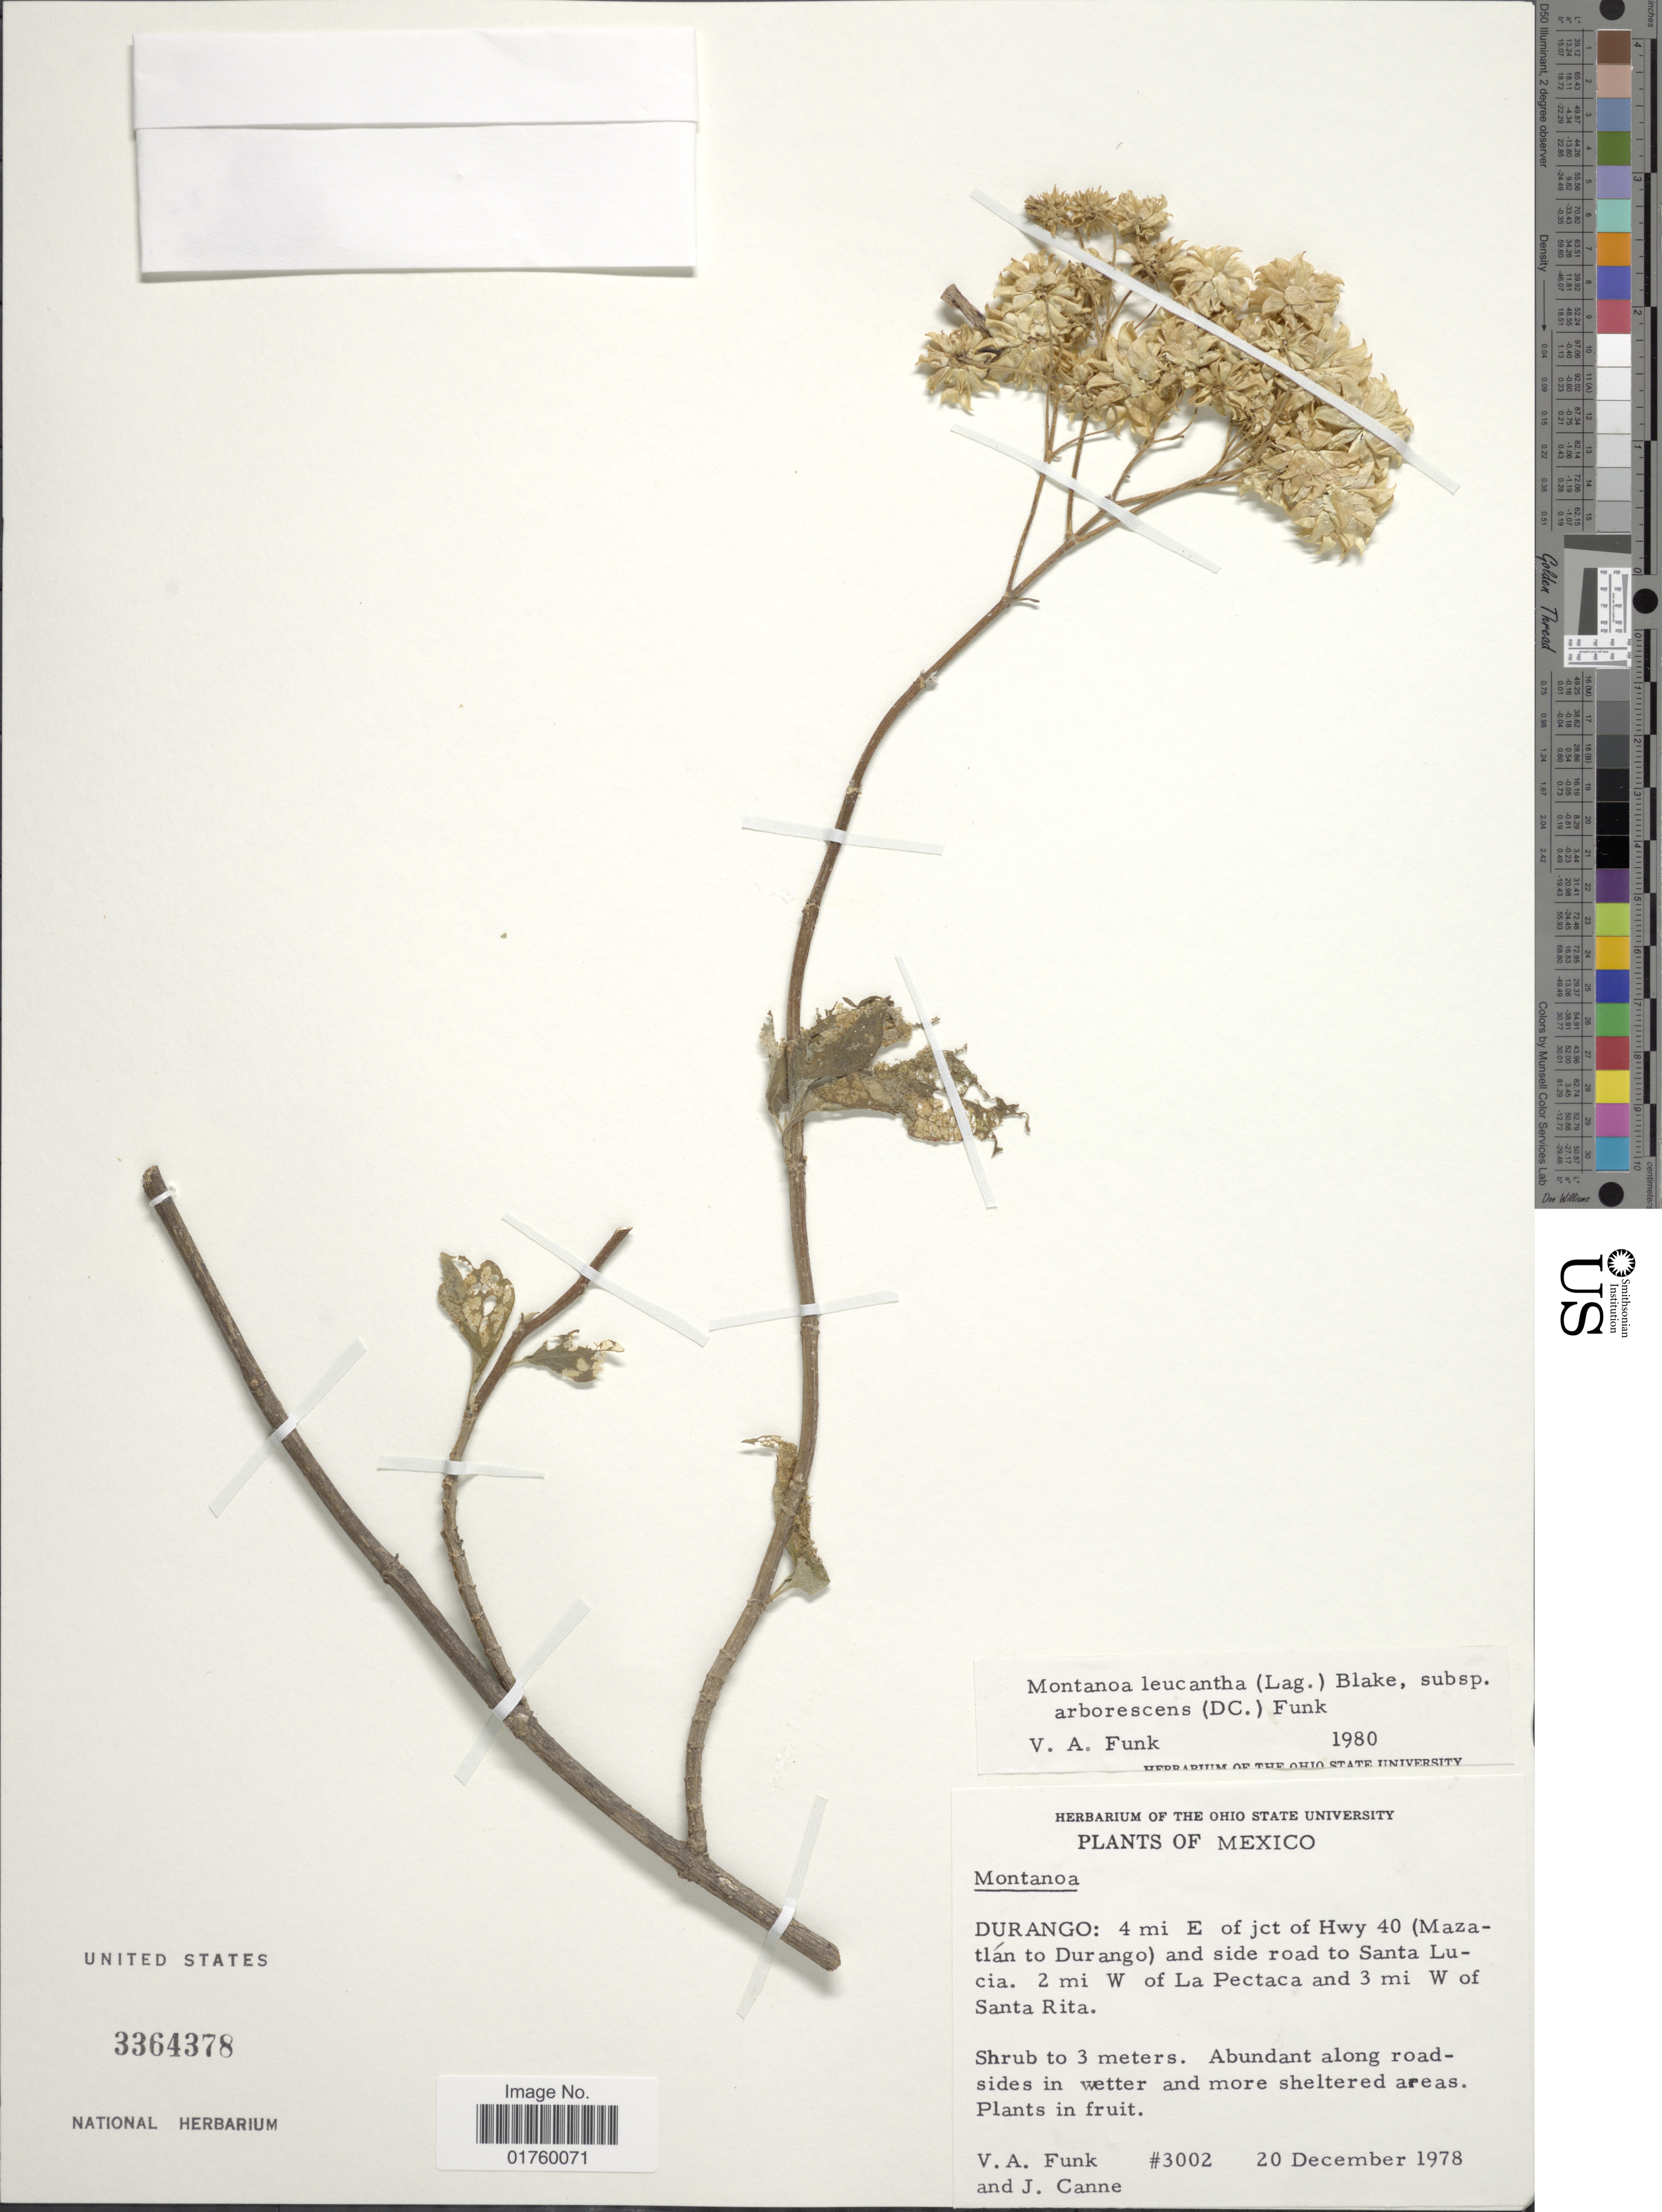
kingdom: Plantae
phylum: Tracheophyta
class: Magnoliopsida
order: Asterales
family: Asteraceae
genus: Montanoa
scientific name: Montanoa leucantha subsp. arborescens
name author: (DC.) V.A. Funk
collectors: V. Funk & J. M. Canne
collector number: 3002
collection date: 1978-12-20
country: Mexico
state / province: Durango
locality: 4 mi E of jct of Hwy 40 (Mazatlan to Durango) and side road to Santa Lucia, 2 mi W of La Pectaca and 3 mi W of Santa Rita.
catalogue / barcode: US 3364378